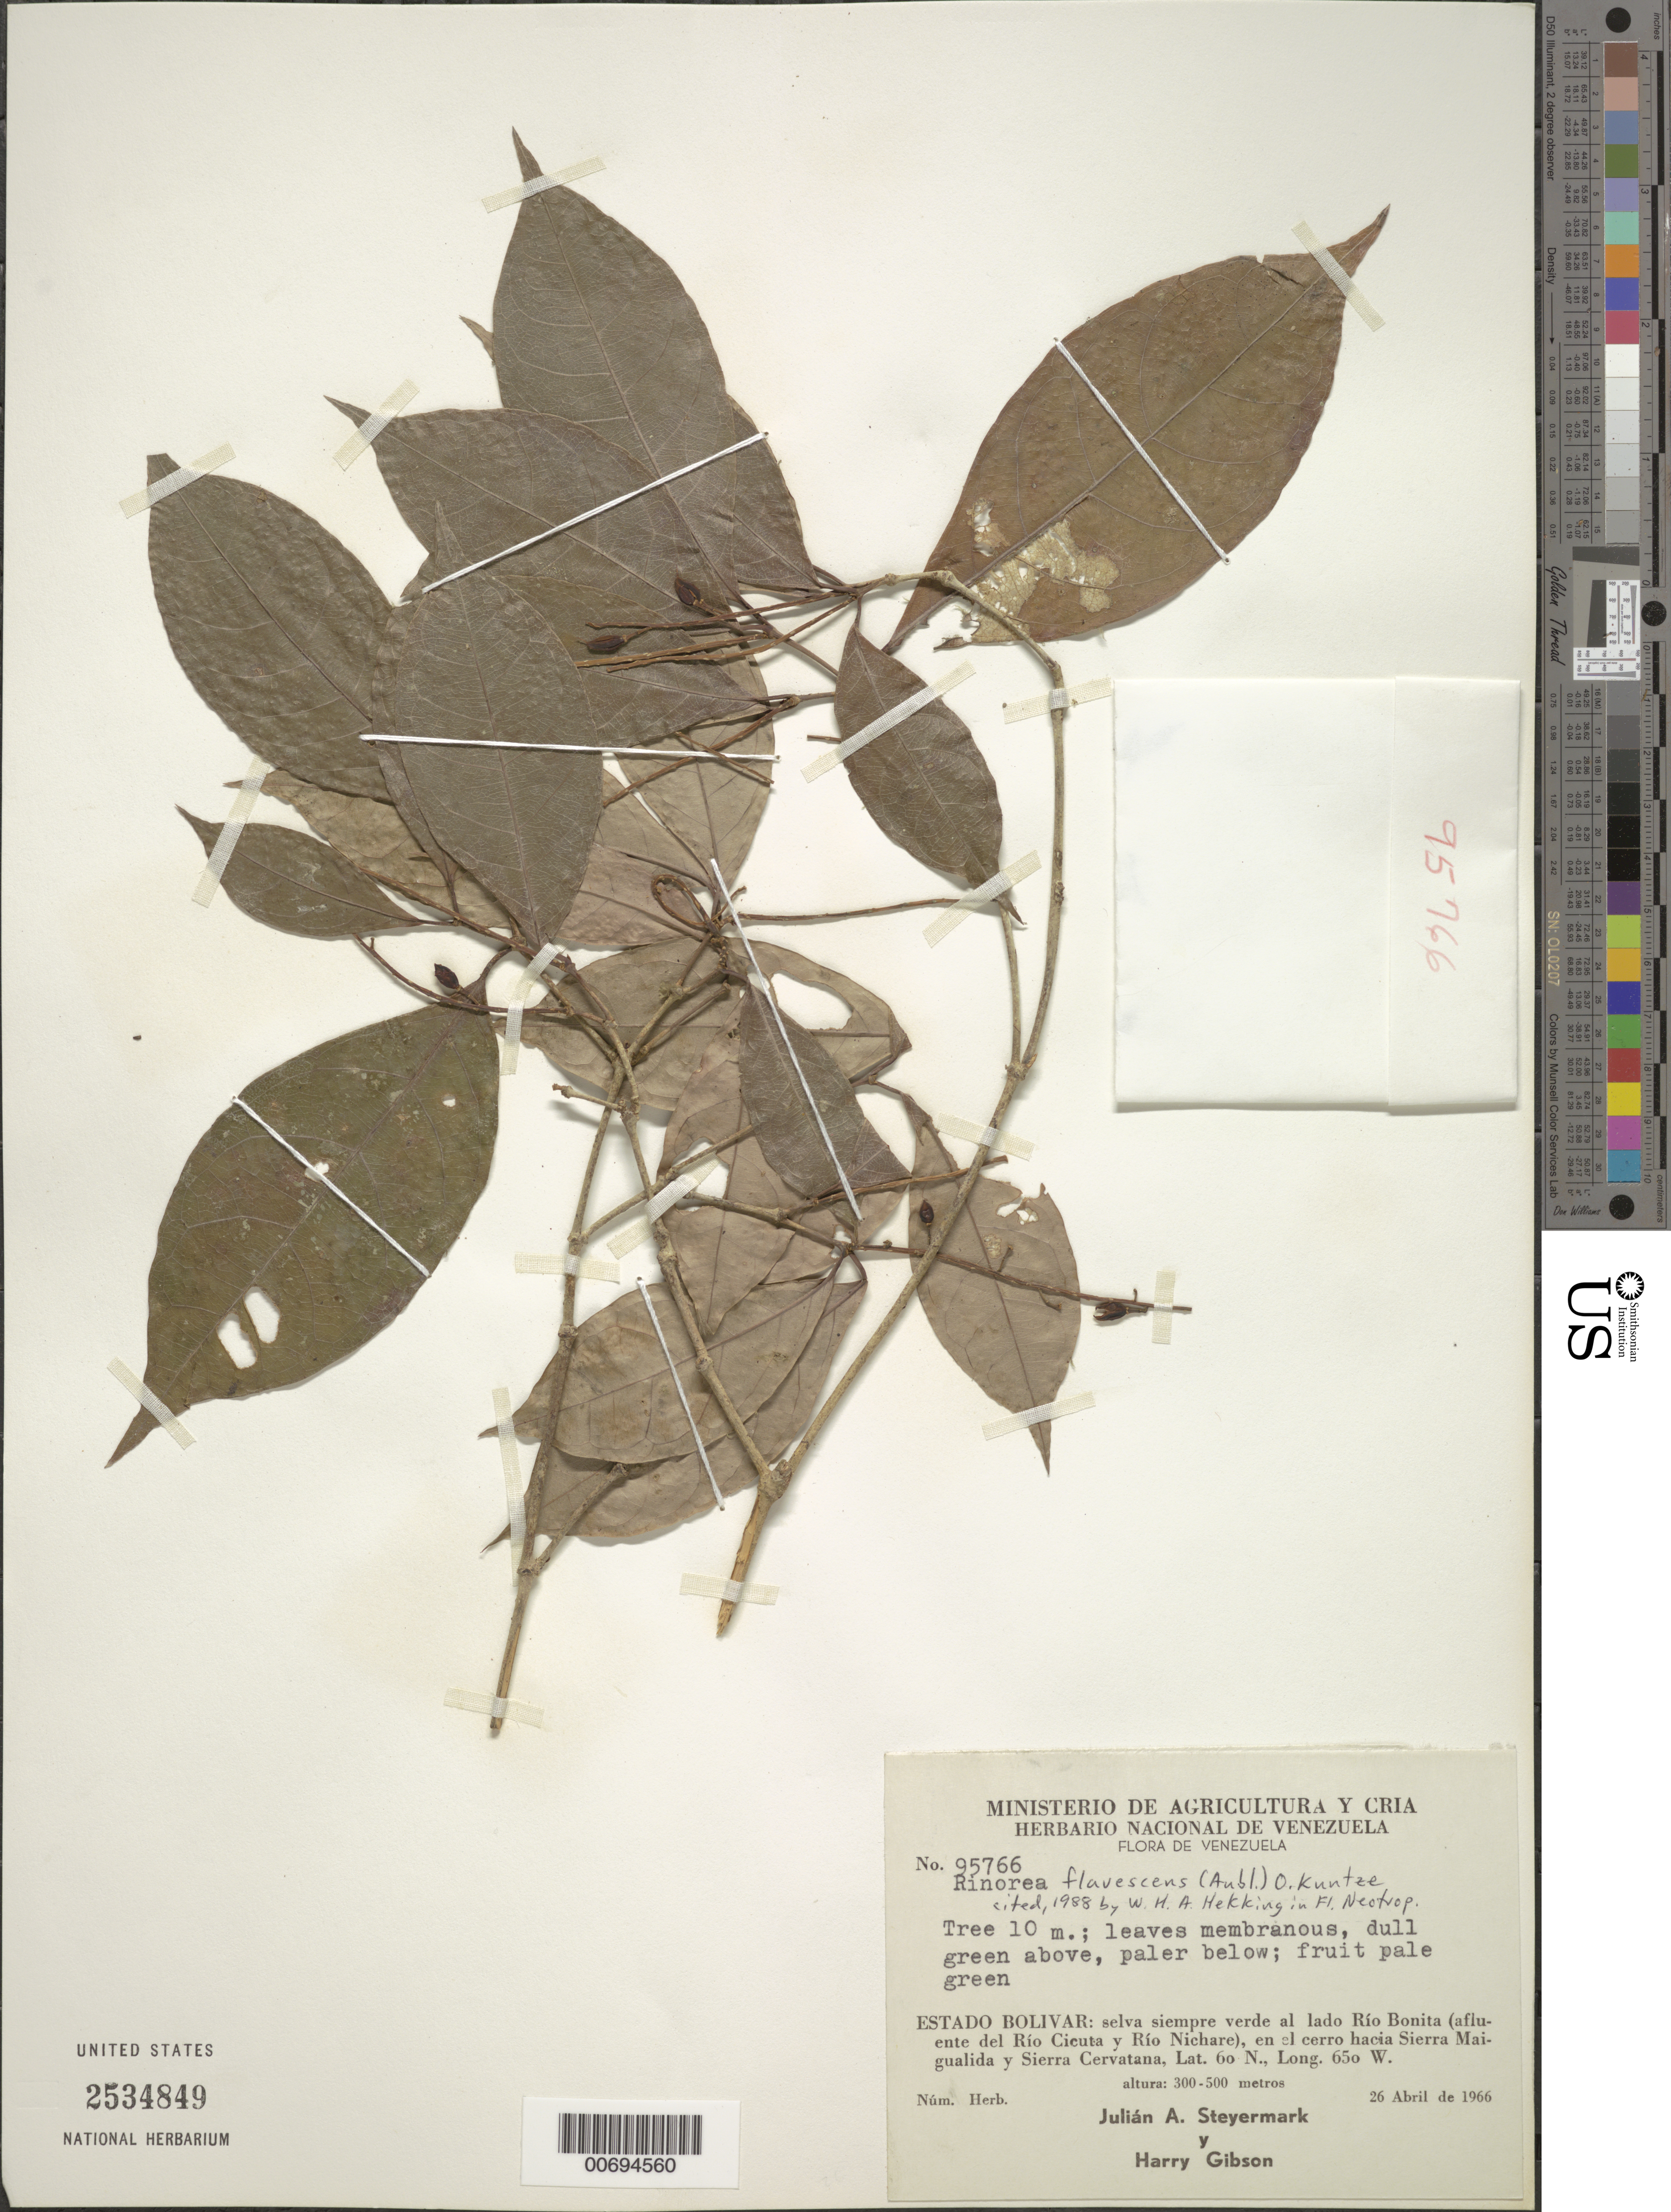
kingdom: Plantae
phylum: Tracheophyta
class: Magnoliopsida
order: Malpighiales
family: Violaceae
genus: Rinorea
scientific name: Rinorea flavescens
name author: (Aubl.) Kuntze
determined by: Hekking, W. H. A.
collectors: J. Steyermark & H. Gibson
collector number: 95766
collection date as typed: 26-Apr-66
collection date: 1966-04-26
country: Venezuela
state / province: Bolívar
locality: Río Bonita (aflu. Río Cicuta y Río Nichare), Cerro hacia Sierra Maigualida y Sierra Cervatana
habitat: Evergreen forest along river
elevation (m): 300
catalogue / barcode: US 2534849